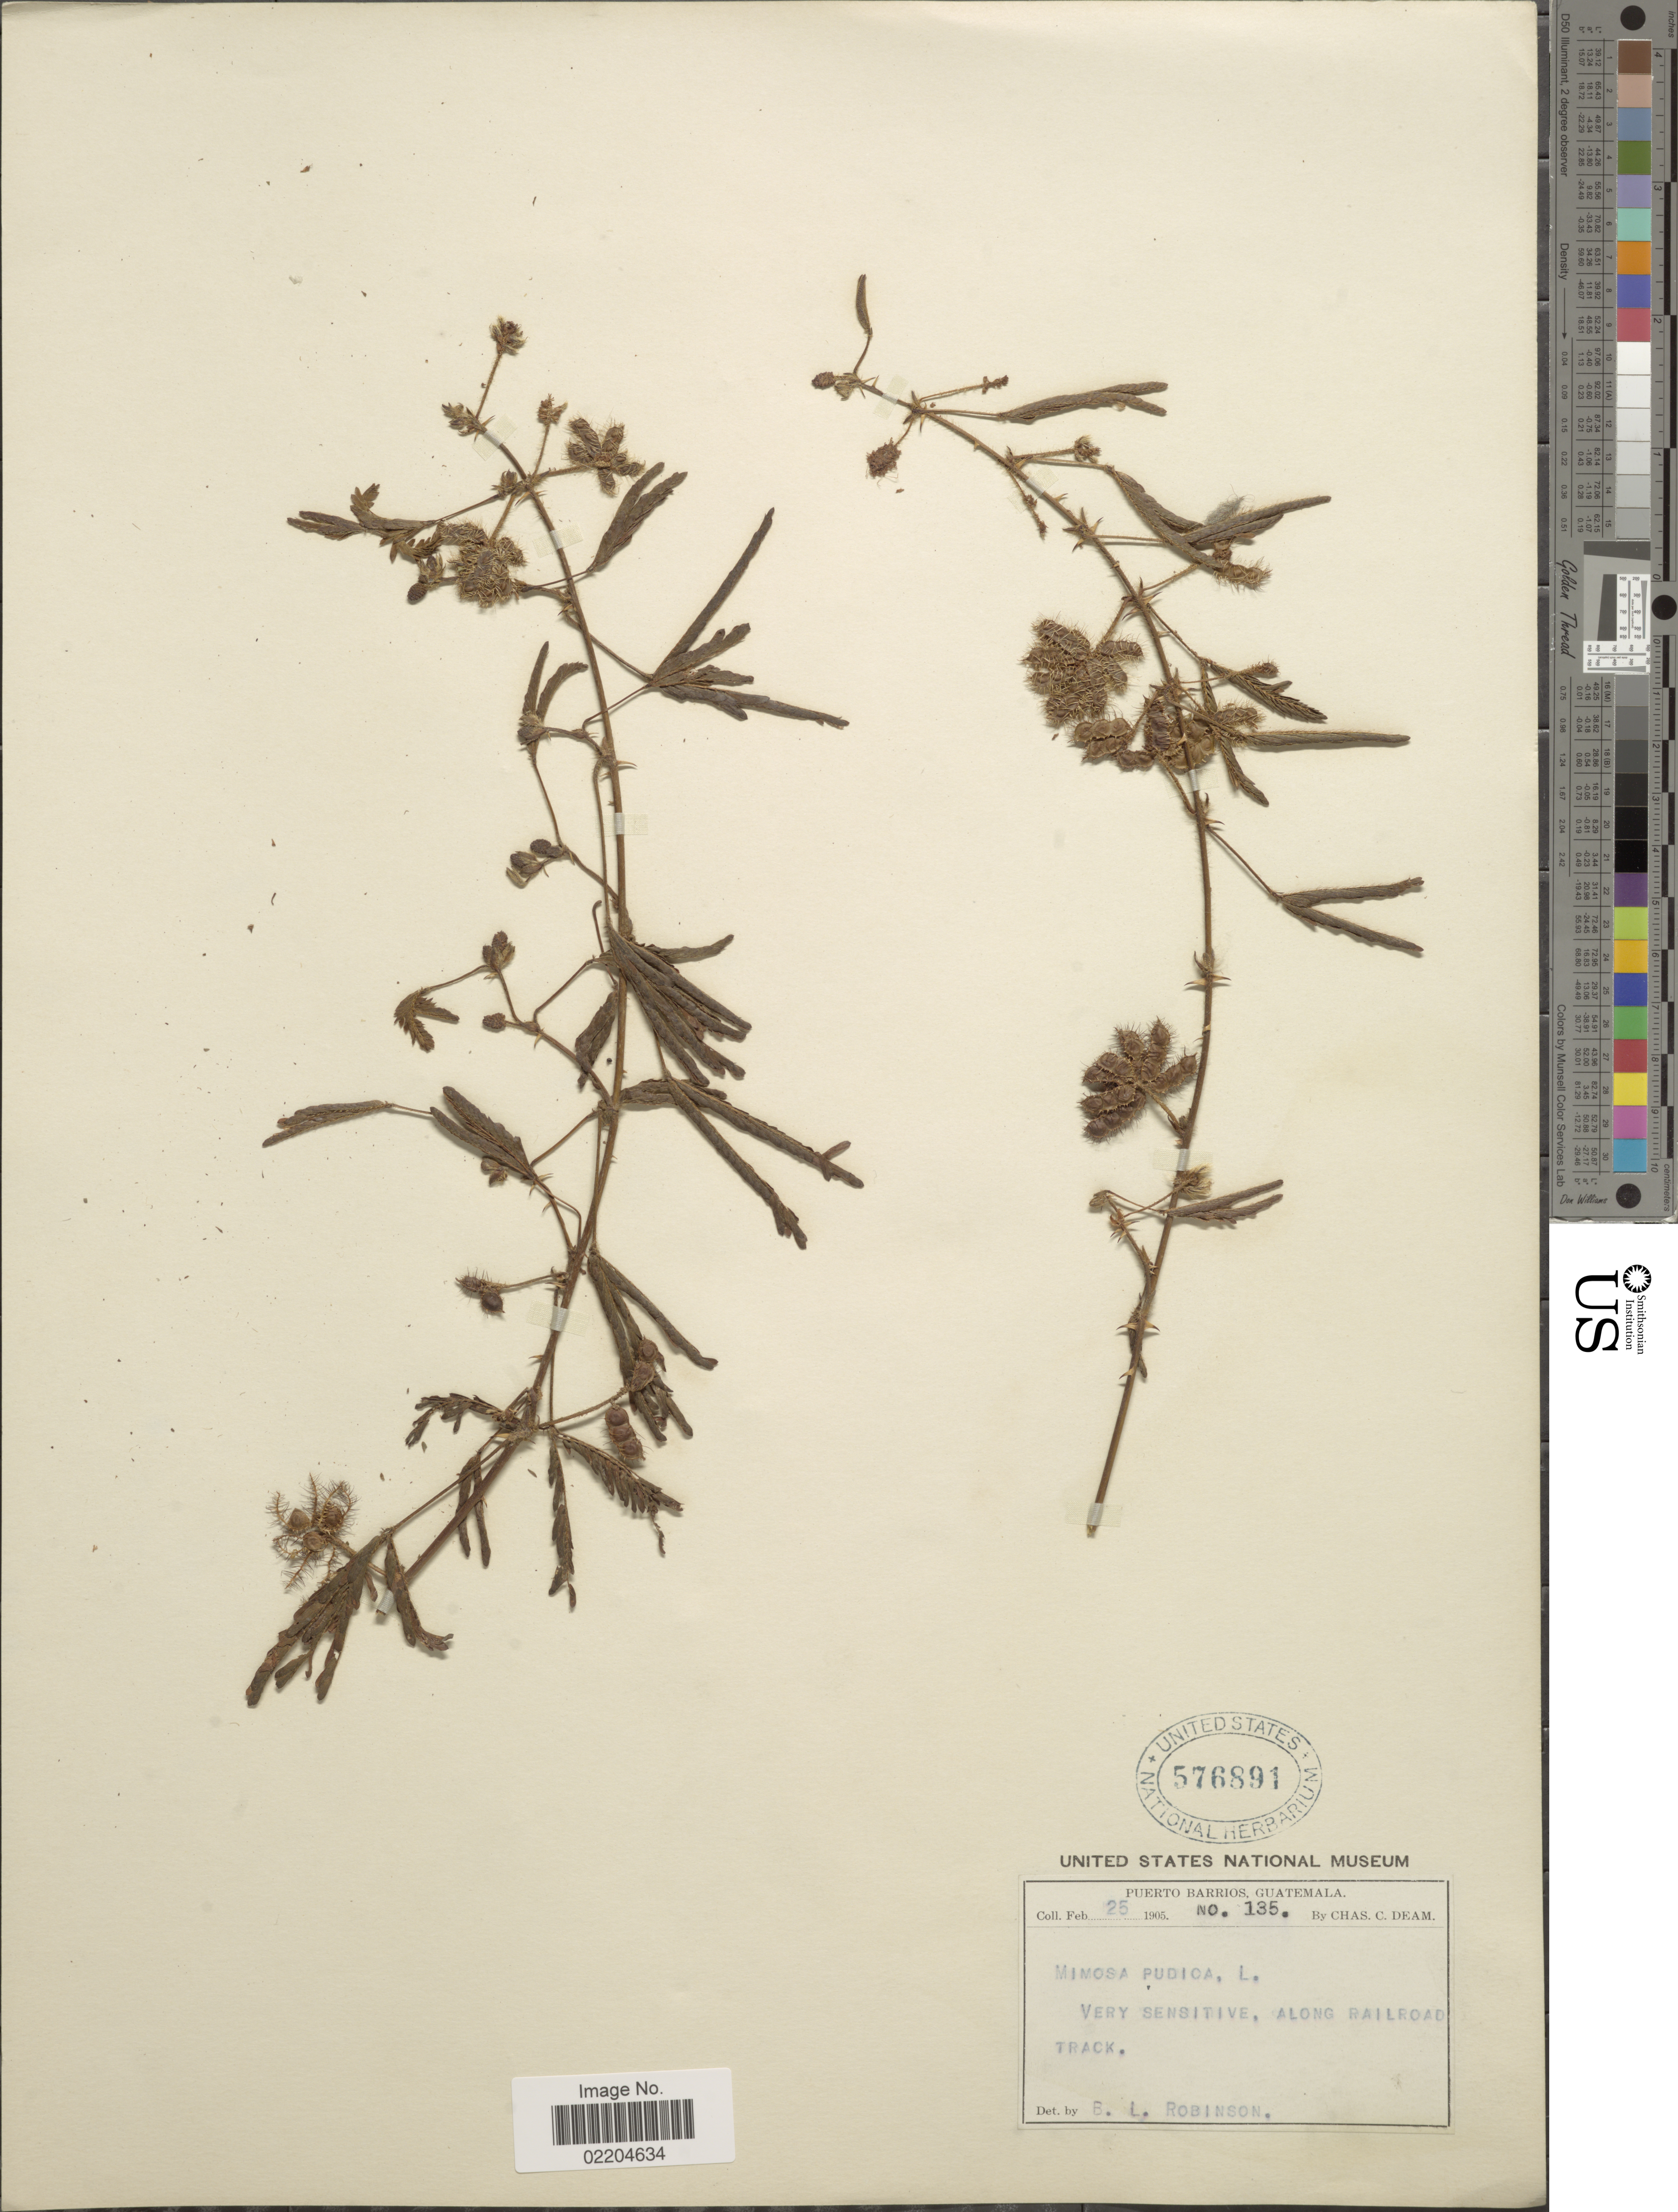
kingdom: Plantae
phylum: Tracheophyta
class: Magnoliopsida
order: Fabales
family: Fabaceae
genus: Mimosa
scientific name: Mimosa pudica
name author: L.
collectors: C. C. Deam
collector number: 135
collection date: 1905-02-25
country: Guatemala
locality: Puerto Barrios, Guatemala. Along railroad Track.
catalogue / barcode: US 576891